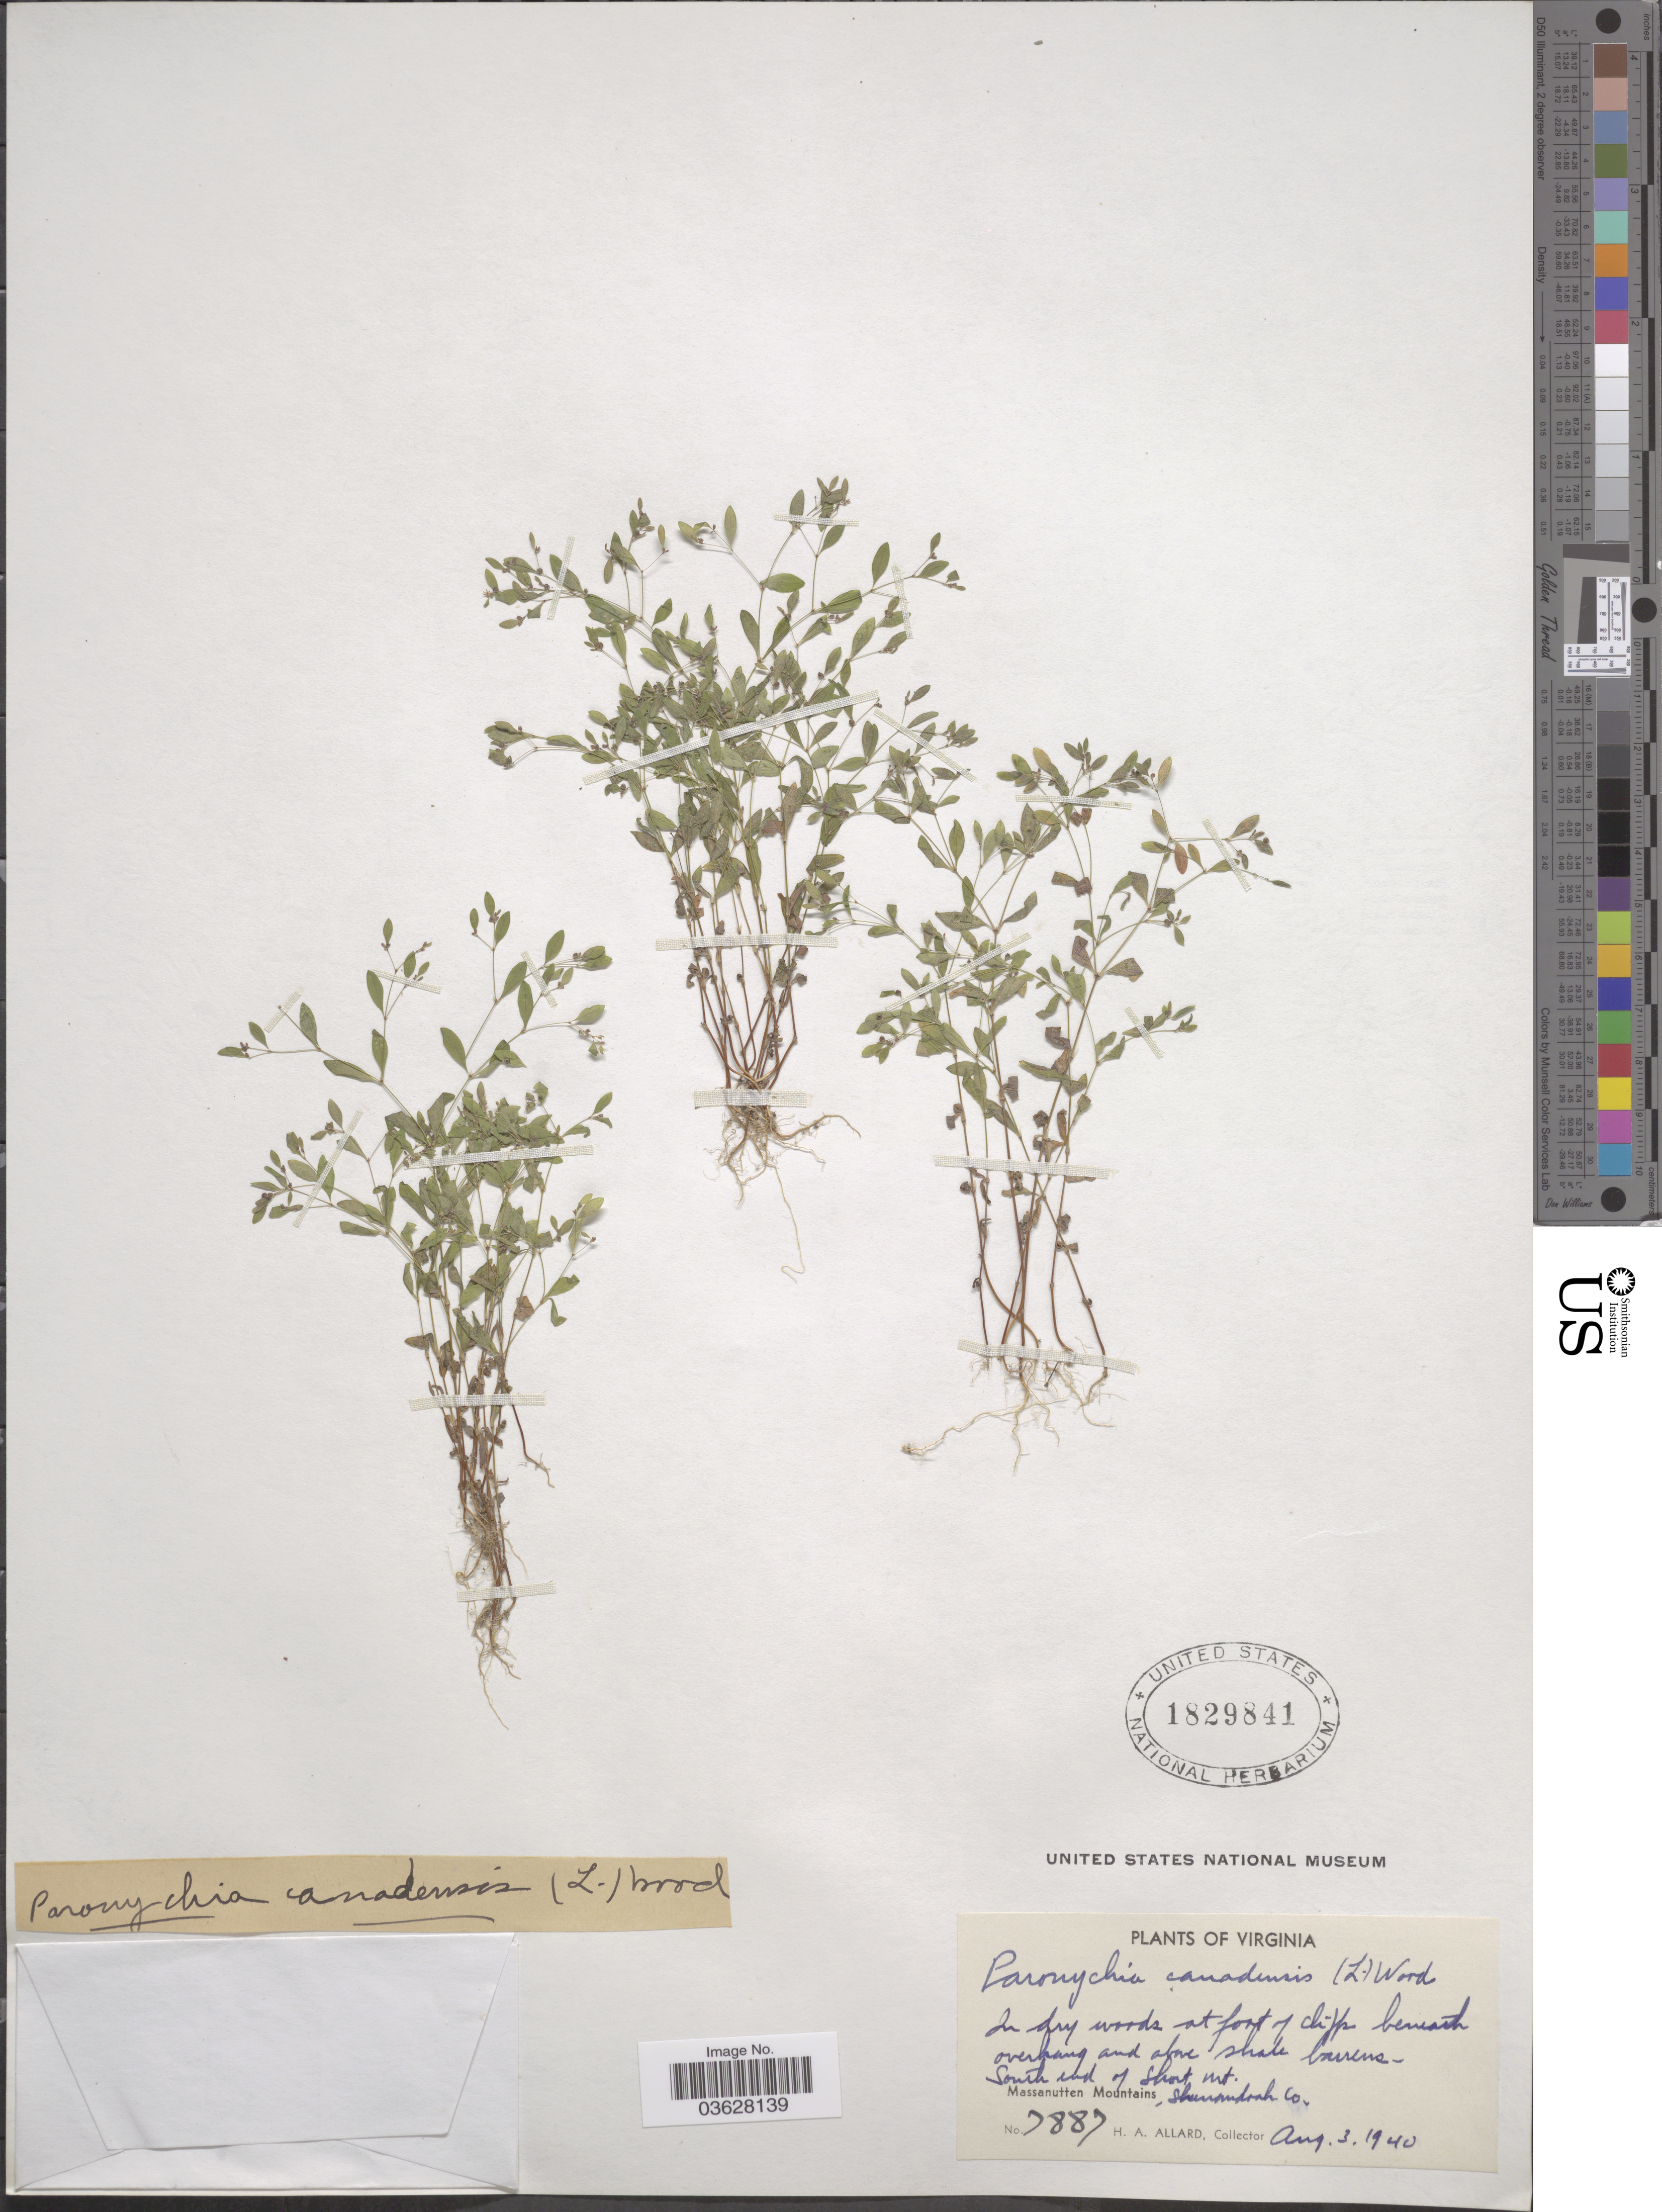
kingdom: Plantae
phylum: Tracheophyta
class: Magnoliopsida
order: Caryophyllales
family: Caryophyllaceae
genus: Paronychia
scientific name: Paronychia sp.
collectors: H. A. Allard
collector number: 7887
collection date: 1940-08-03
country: United States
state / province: Virginia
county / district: Shenandoah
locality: South end of Short mt., Massanutten Mountains, Shenandoah Co.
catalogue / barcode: US 1829841